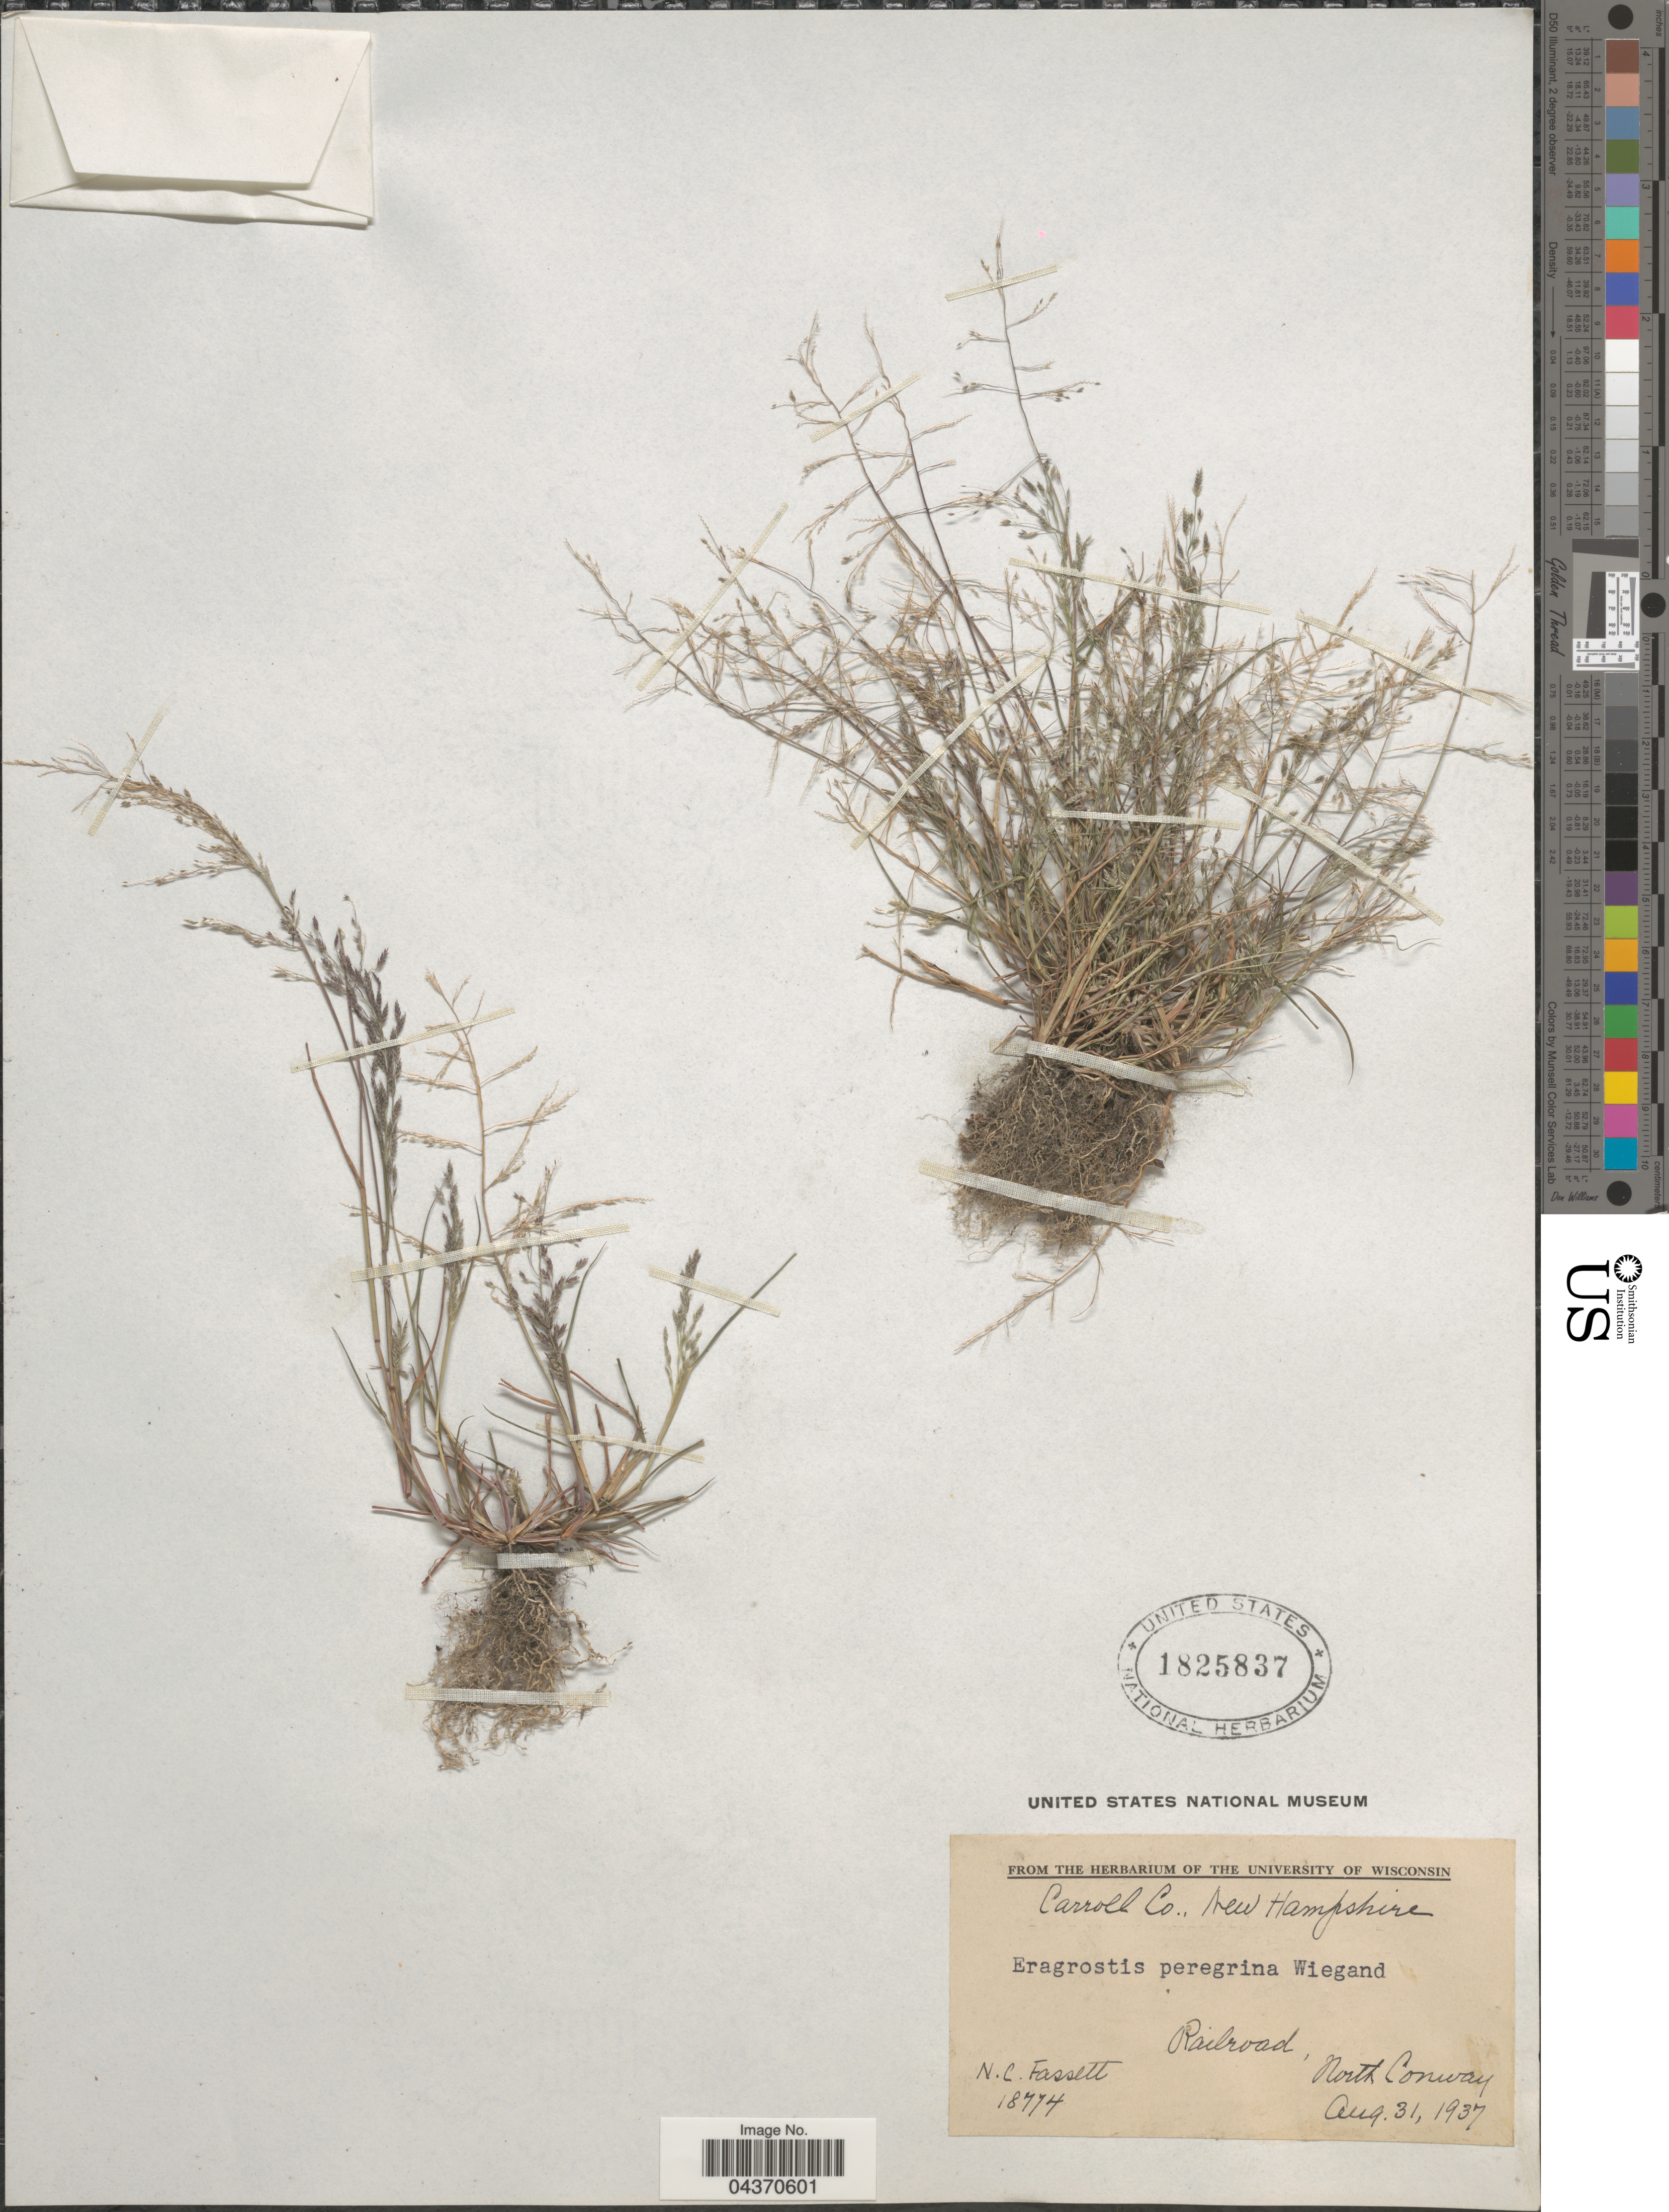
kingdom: Plantae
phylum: Tracheophyta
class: Liliopsida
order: Poales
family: Poaceae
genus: Eragrostis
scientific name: Eragrostis pilosa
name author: (L.) P. Beauv.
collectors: N. C. Fassett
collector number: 18774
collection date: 1937-08-31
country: United States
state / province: New Hampshire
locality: Carroll Co. Railroad, North Conway.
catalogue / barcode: US 1825837